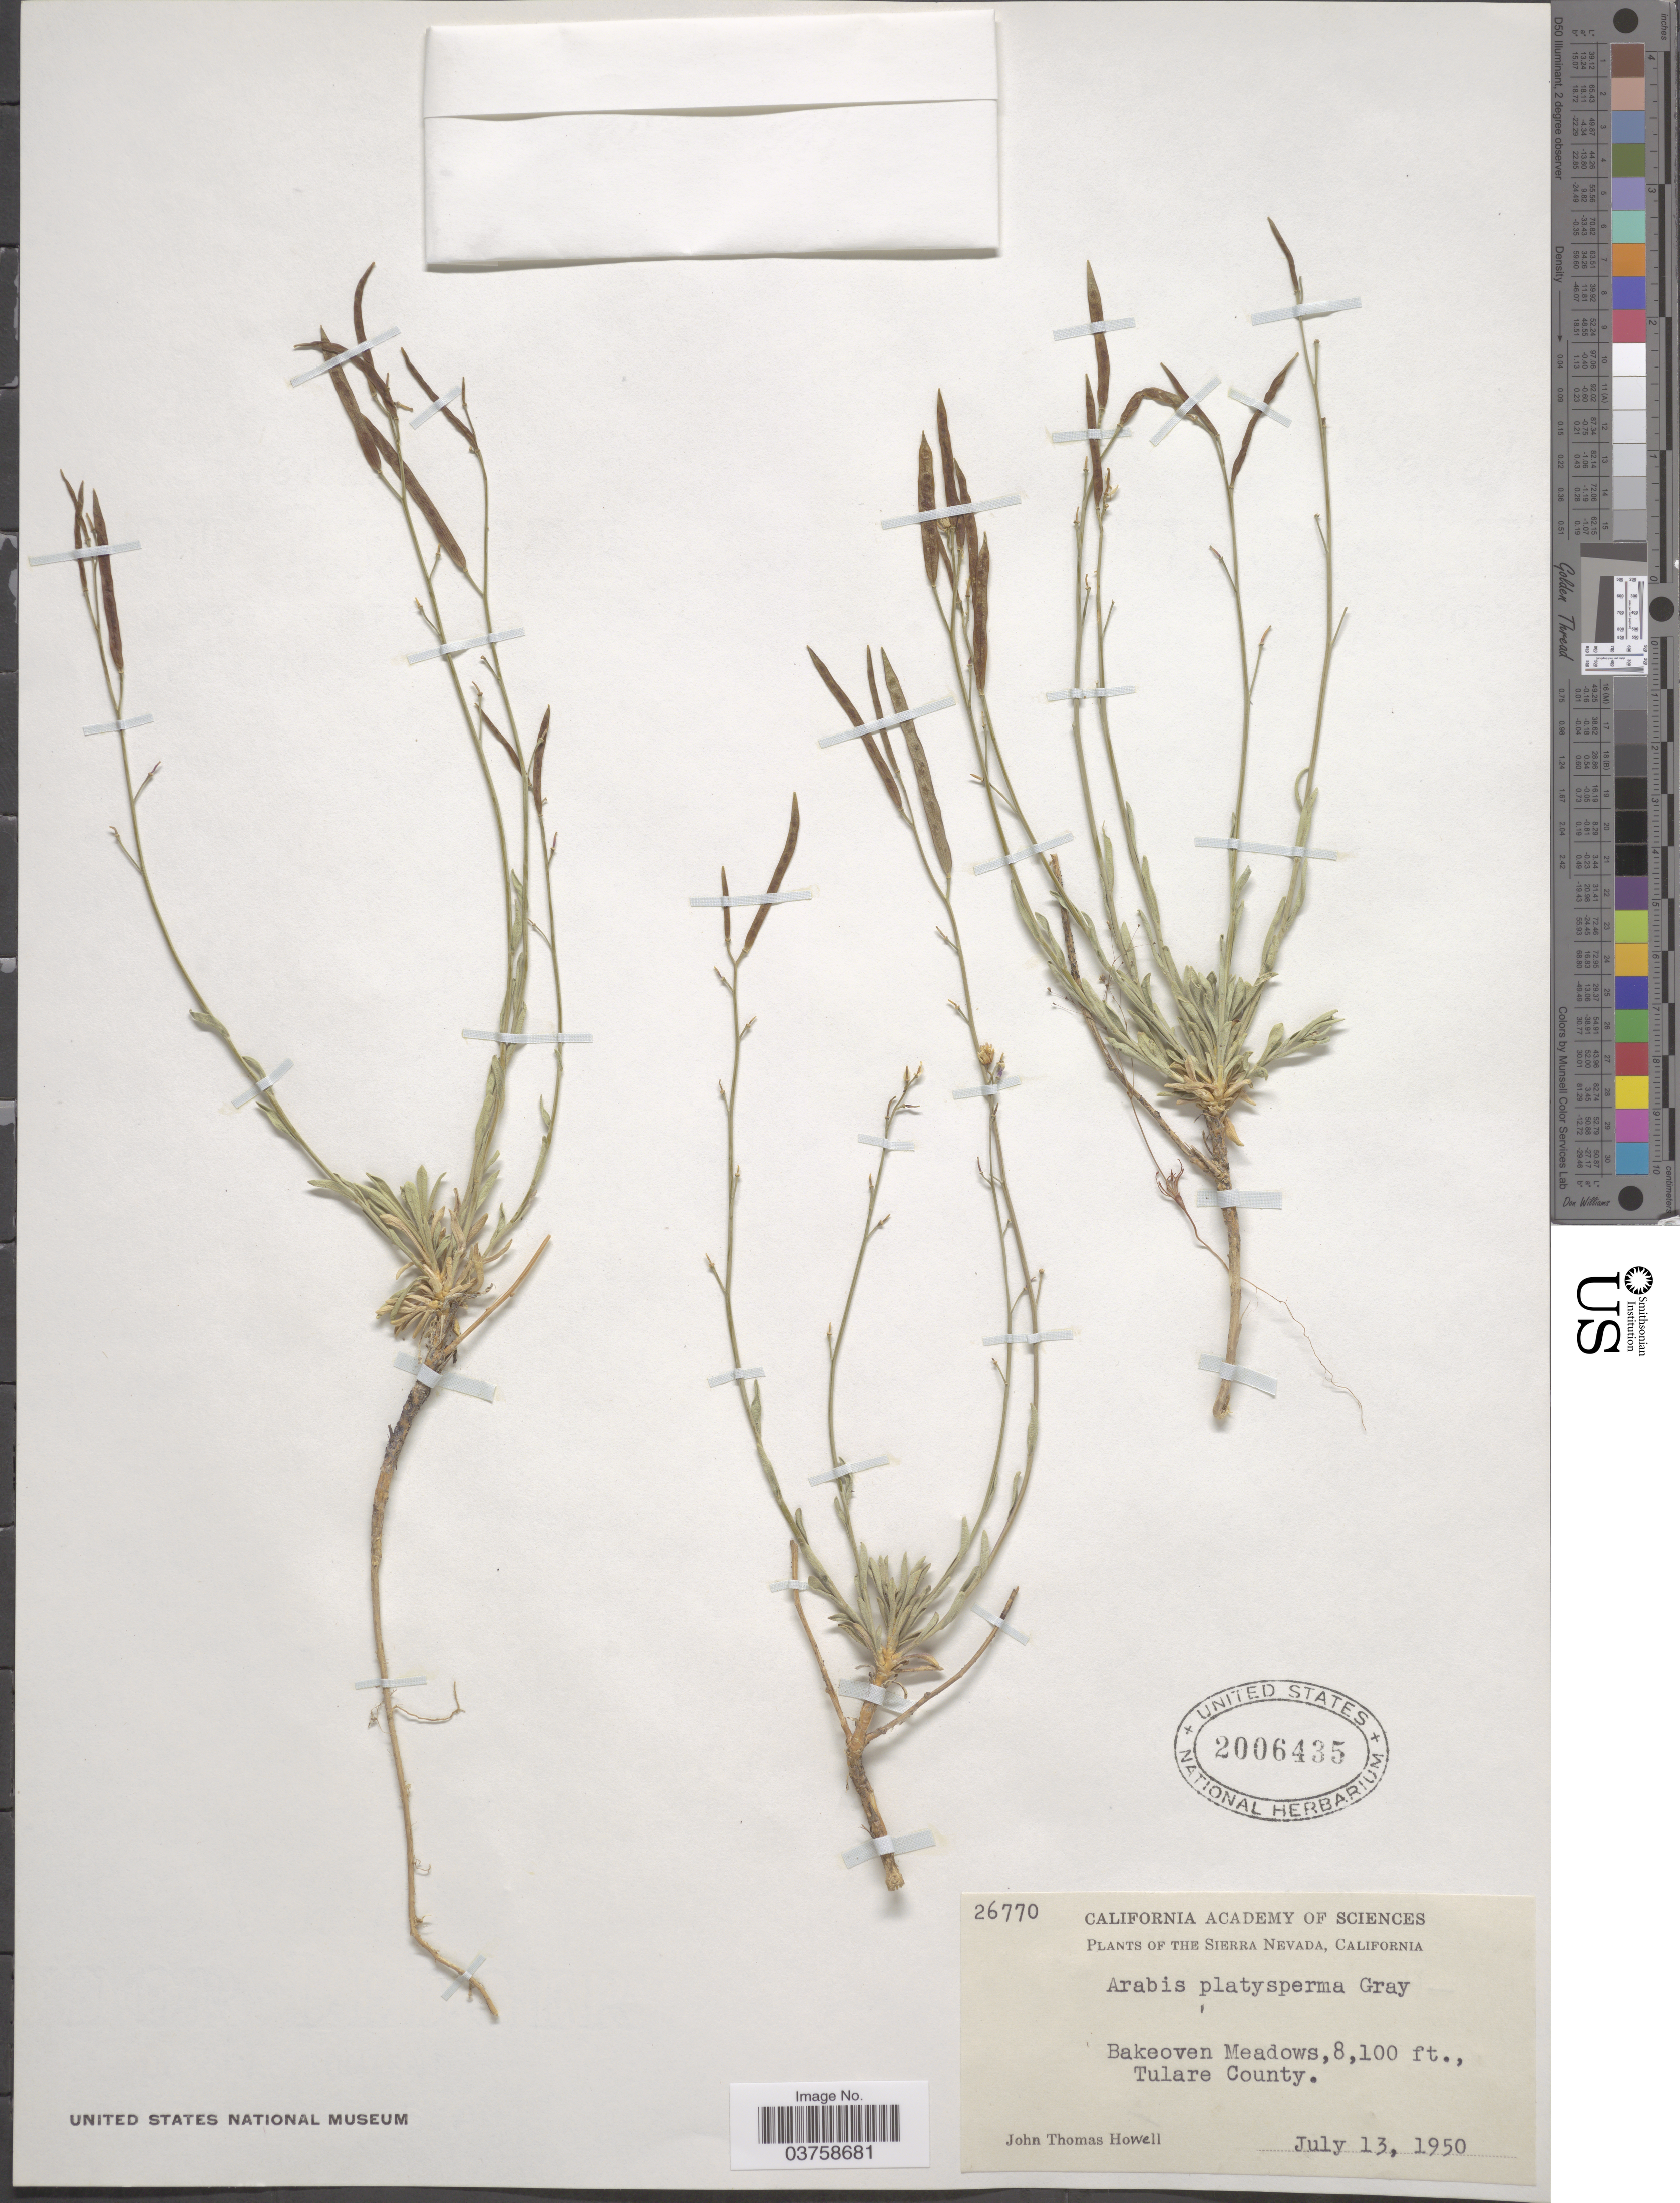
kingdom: Plantae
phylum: Tracheophyta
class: Magnoliopsida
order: Brassicales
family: Brassicaceae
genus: Arabis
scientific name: Arabis platysperma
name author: A. Gray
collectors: J. T. Howell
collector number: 26770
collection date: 1950-07-13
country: United States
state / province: California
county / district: Tulare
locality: The Sierra Nevada. Bakeoven Meadows, Tulare County.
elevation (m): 2469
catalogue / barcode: US 2006435